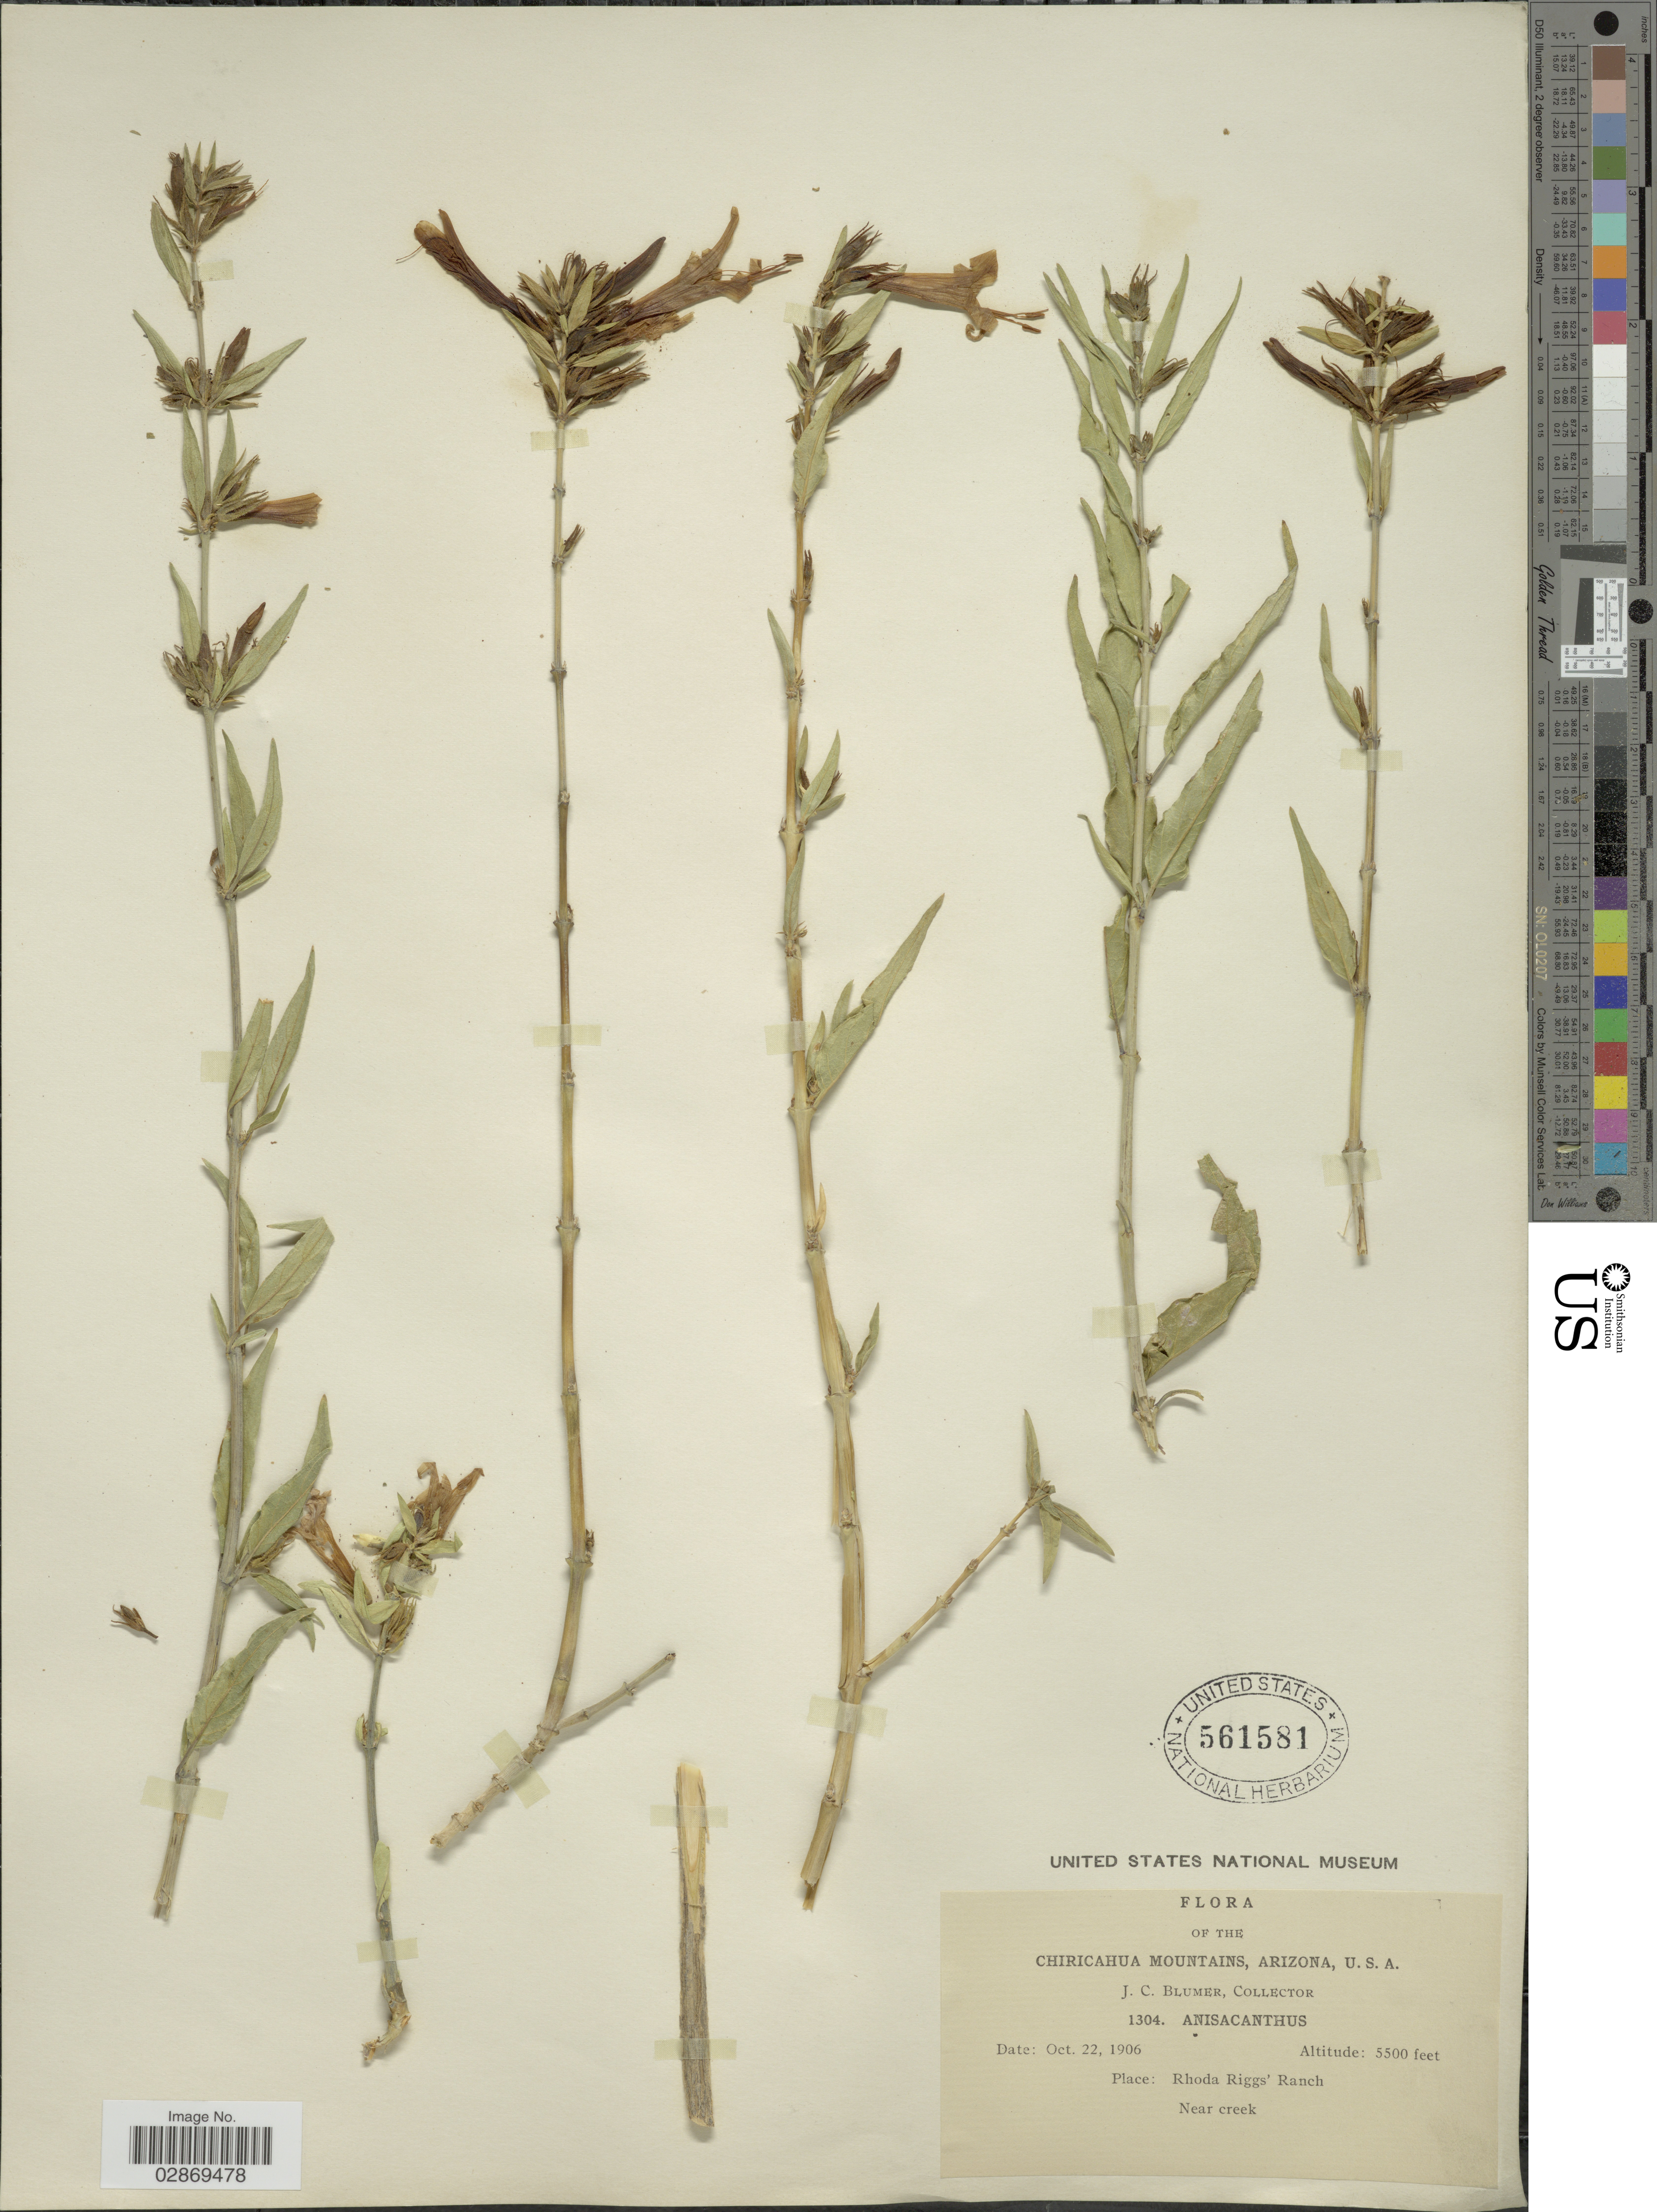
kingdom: Plantae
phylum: Tracheophyta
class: Magnoliopsida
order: Lamiales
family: Acanthaceae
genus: Anisacanthus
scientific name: Anisacanthus thurberi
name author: (Torr.) A. Gray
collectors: J. C. Blumer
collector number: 1304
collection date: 1906-10-22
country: United States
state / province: Arizona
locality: Chiricahua Mountains, Rhoda Rigg's Ranch. Near creek.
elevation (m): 1676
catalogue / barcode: US 561581